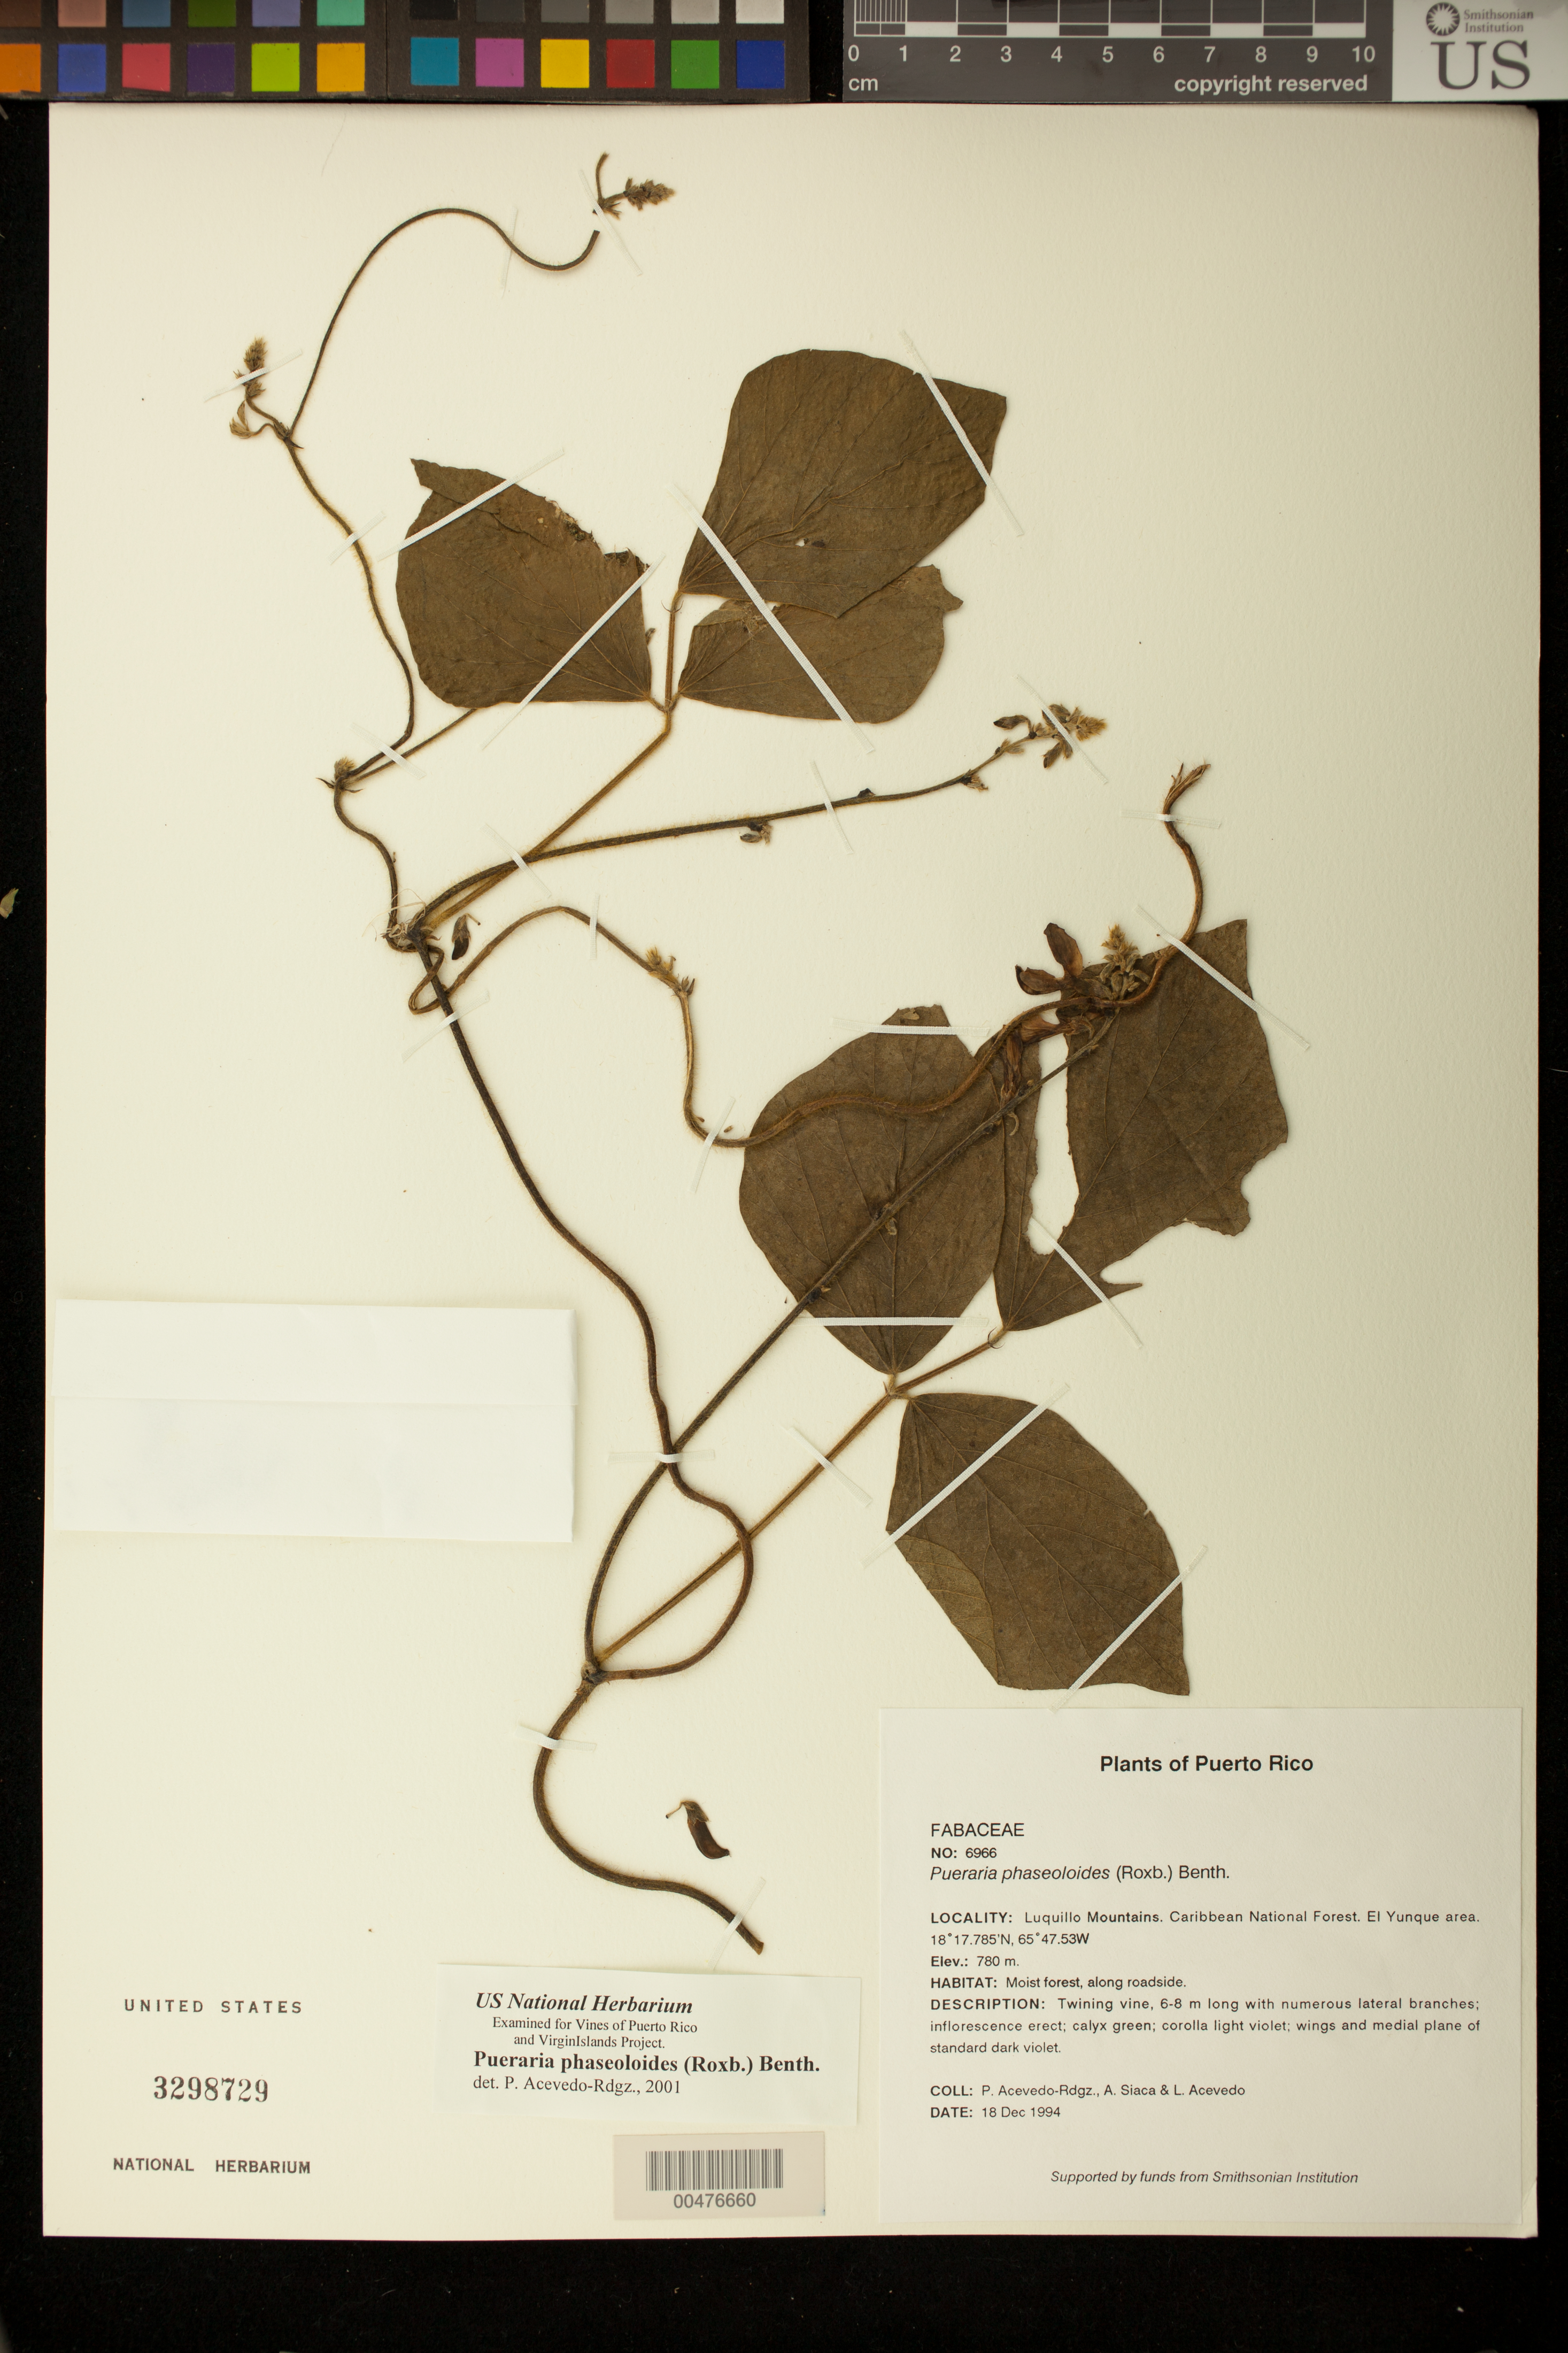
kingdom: Plantae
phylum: Tracheophyta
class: Magnoliopsida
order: Fabales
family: Fabaceae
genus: Neustanthus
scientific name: Neustanthus phaseoloides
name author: (Roxb.) Benth.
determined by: Egan, Ashley N., (US), Smithsonian Institution - National Museum of Natural History (UNITED STATES)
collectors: P. Acevedo-Rodr., A. Siaca & L. Acevedo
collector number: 6966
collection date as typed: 18 Dec 1994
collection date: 1994-12-18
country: Puerto Rico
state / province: Río Grande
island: Puerto Rico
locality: Río Grande; Luquillo Mountains. Caribbean National Forest. El Yunque area.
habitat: Moist forest, along roadside.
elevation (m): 780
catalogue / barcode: US 3298729